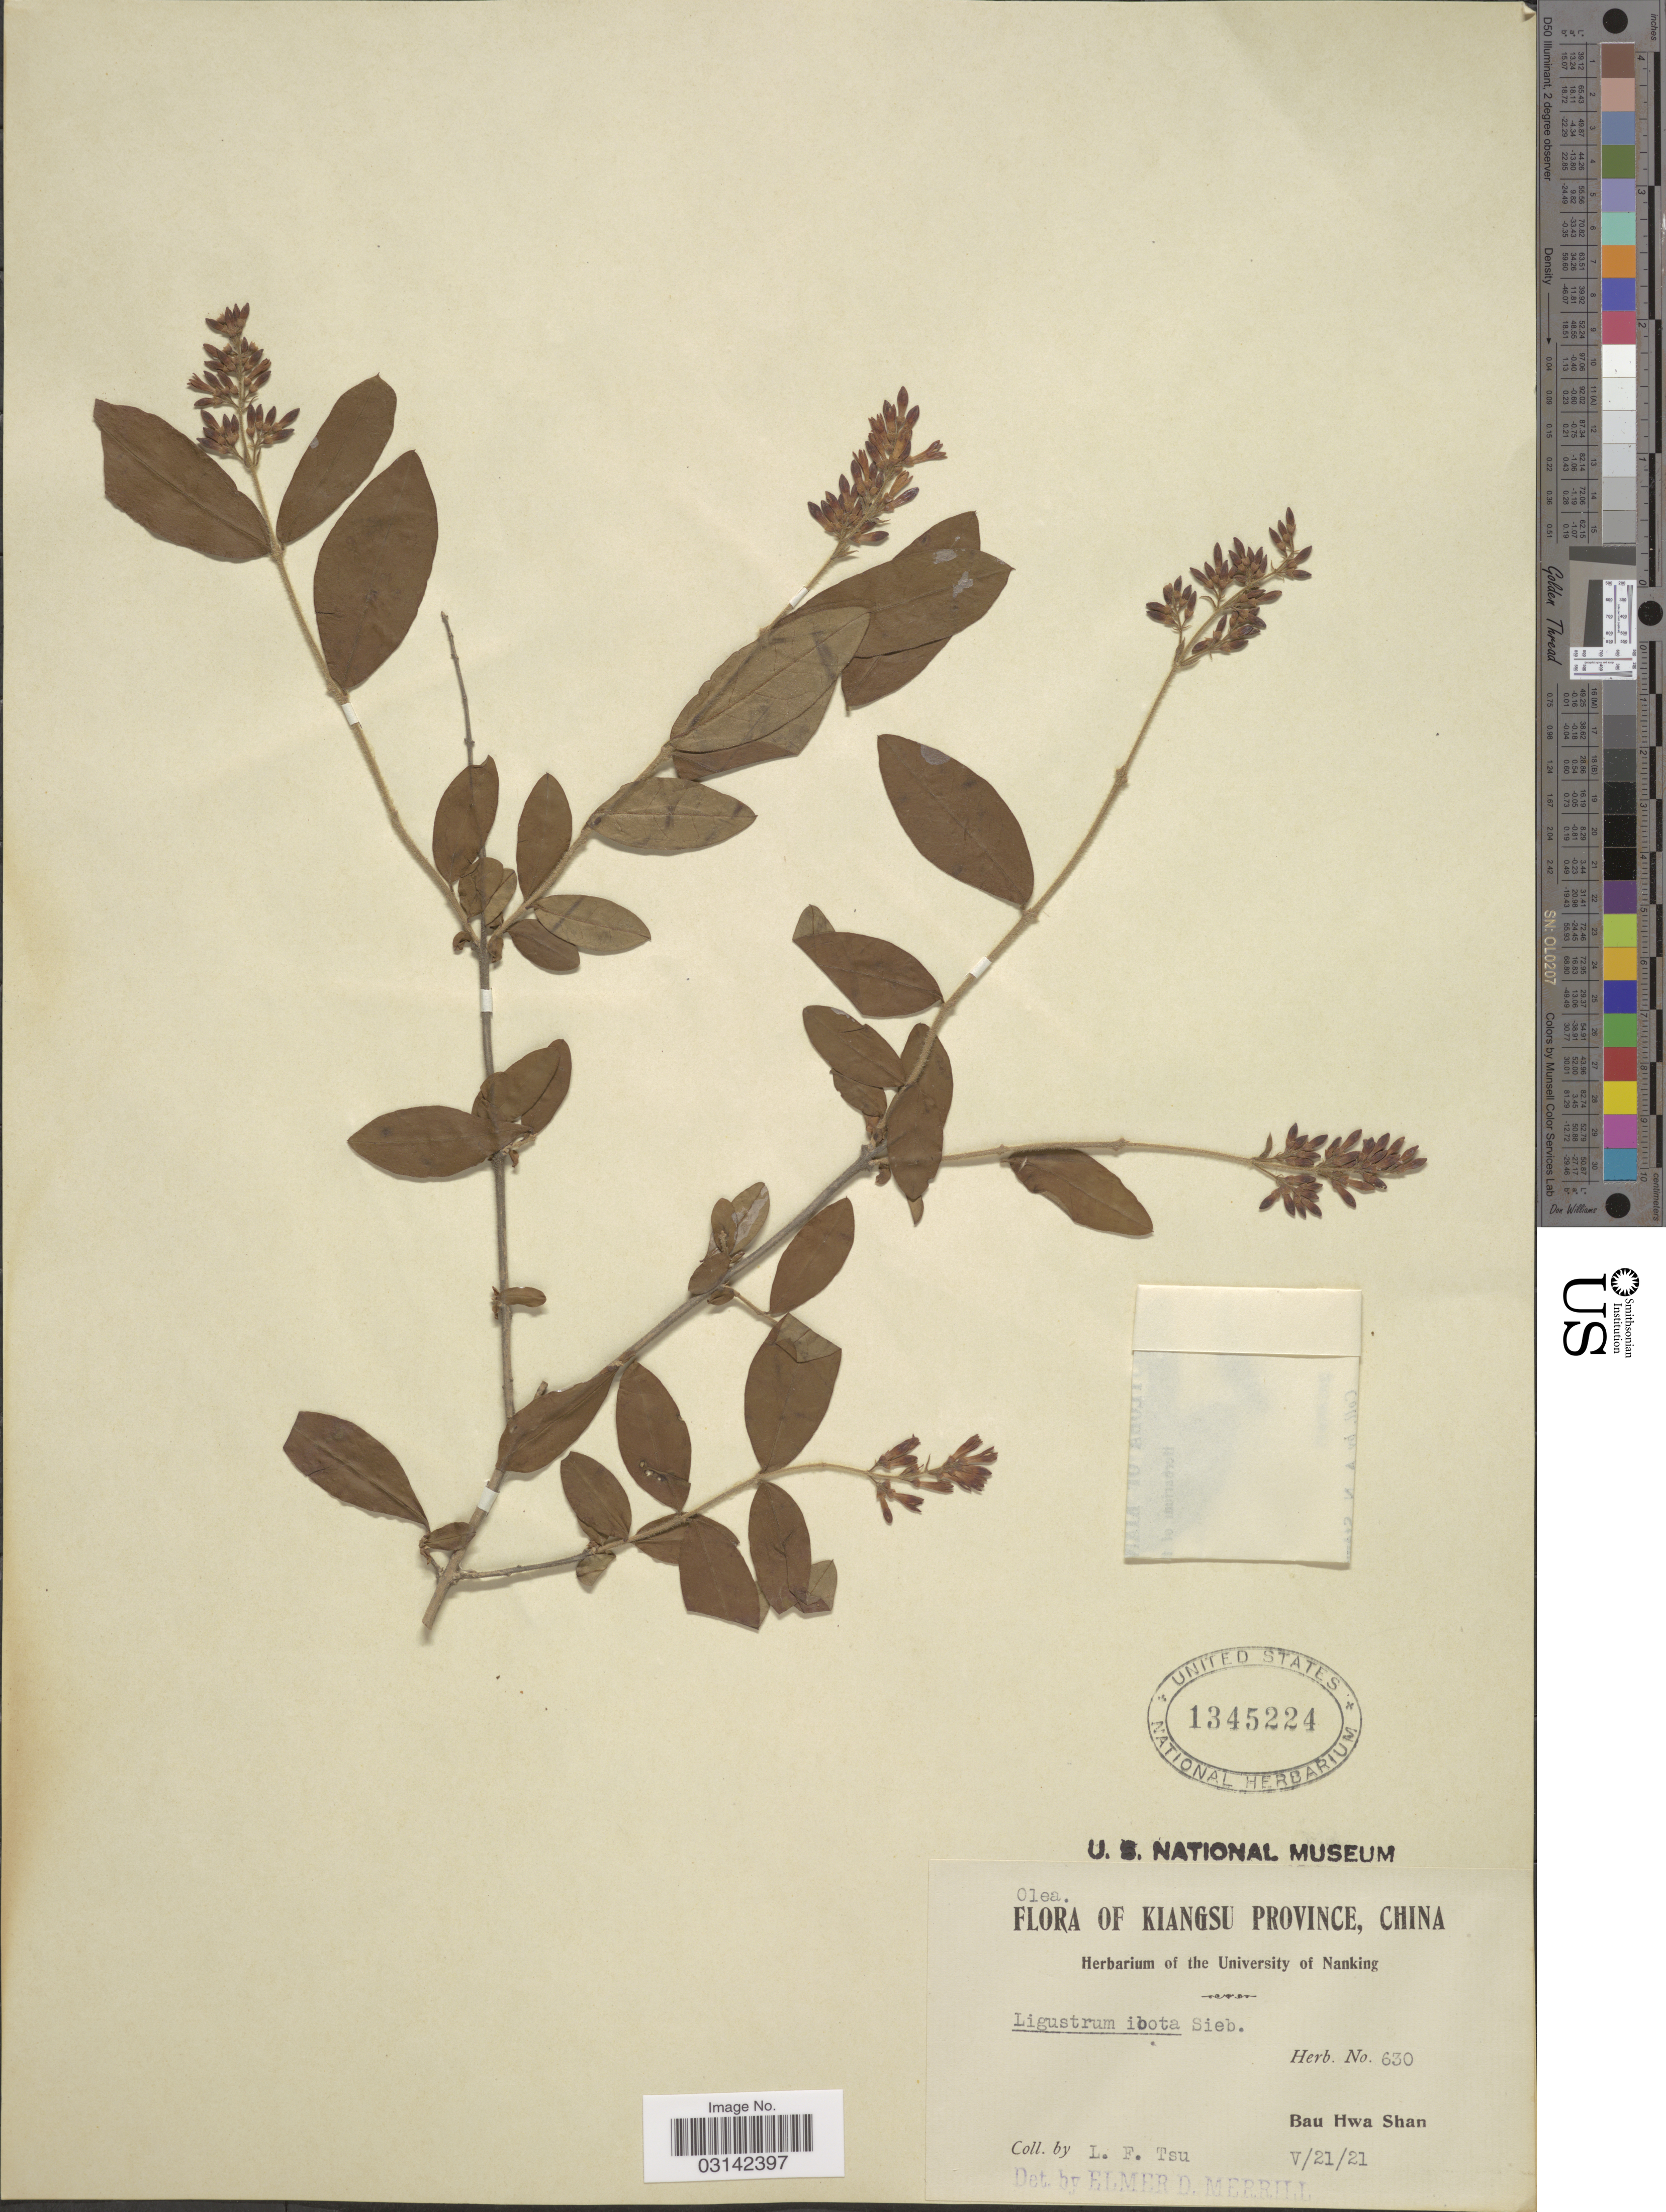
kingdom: Plantae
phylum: Tracheophyta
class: Magnoliopsida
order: Lamiales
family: Oleaceae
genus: Ligustrum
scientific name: Ligustrum ibota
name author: Siebold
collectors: L. Tsu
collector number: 630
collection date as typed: Transcribed d/m/y: 21/5/21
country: China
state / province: Jiangsu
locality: Kiangsu Province. Bau Hwa Shan.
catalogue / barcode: US 1345224